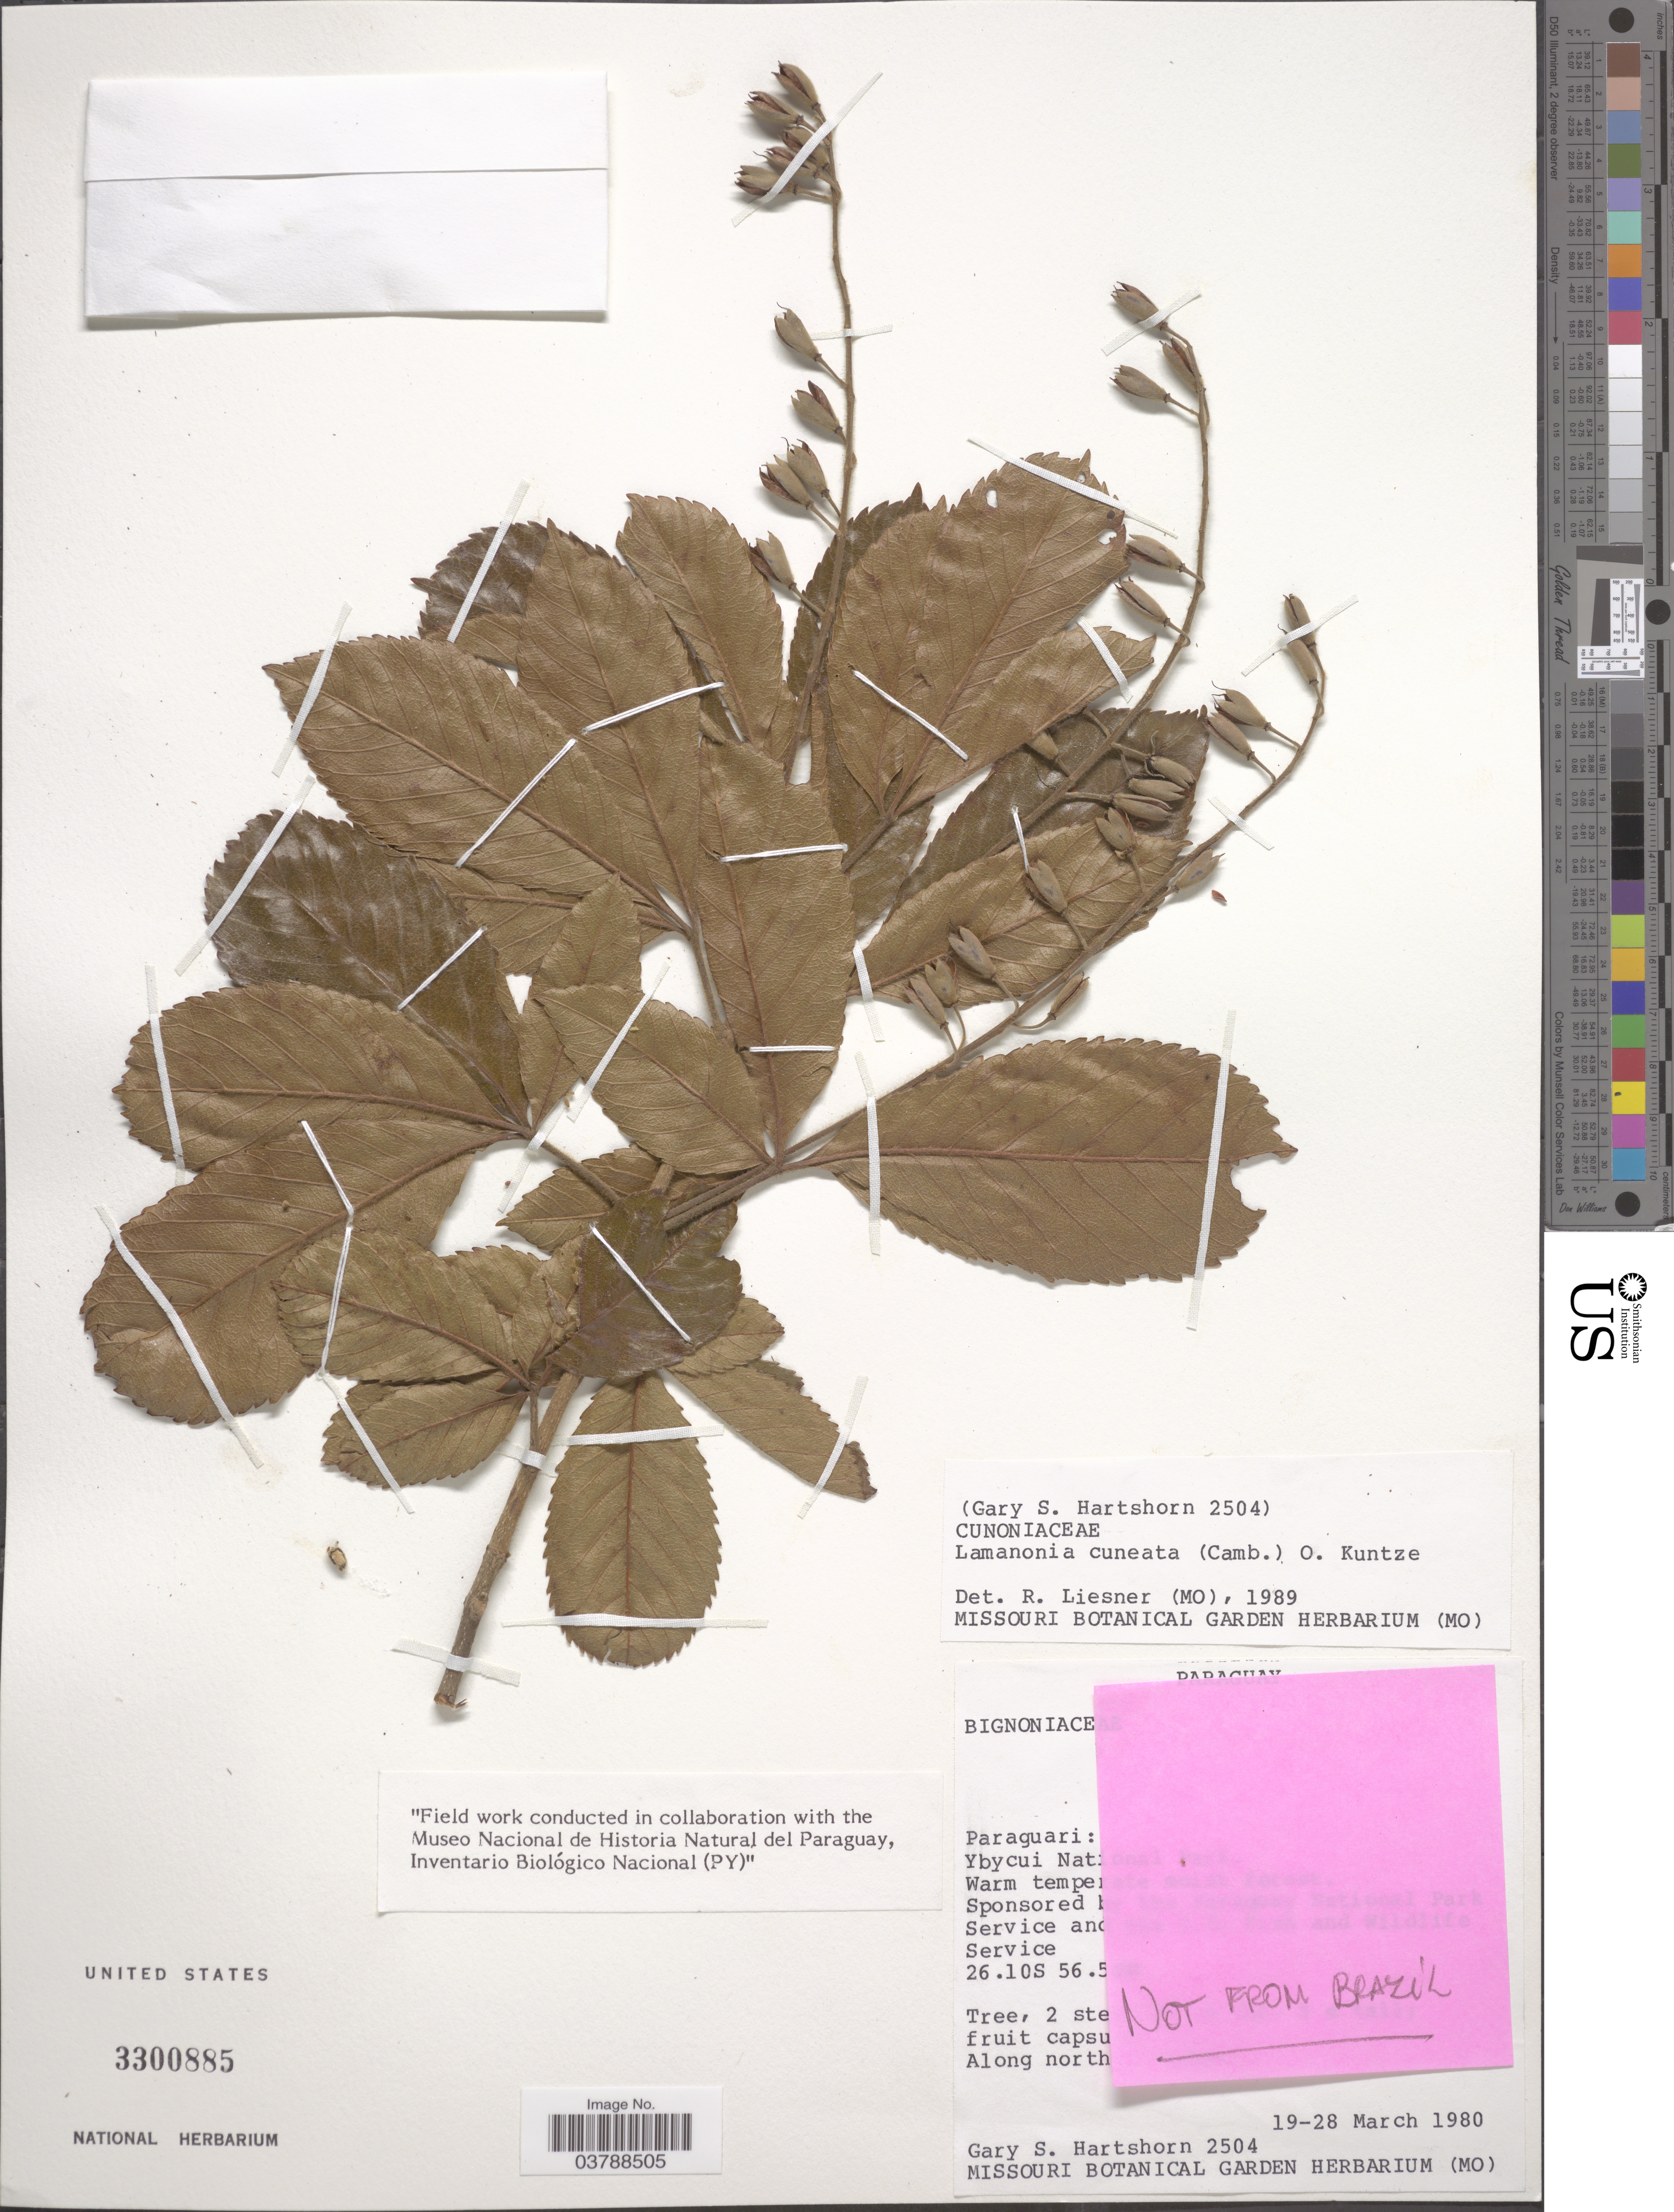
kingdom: Plantae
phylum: Tracheophyta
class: Magnoliopsida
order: Oxalidales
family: Cunoniaceae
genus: Lamanonia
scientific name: Lamanonia cuneata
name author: (Cambess.) Kuntze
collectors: G. Hartshorn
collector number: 2504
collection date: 1980-03-19/1980-03-28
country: Paraguay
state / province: Paraguari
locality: ! Ybycui Nat !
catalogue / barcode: US 3300885